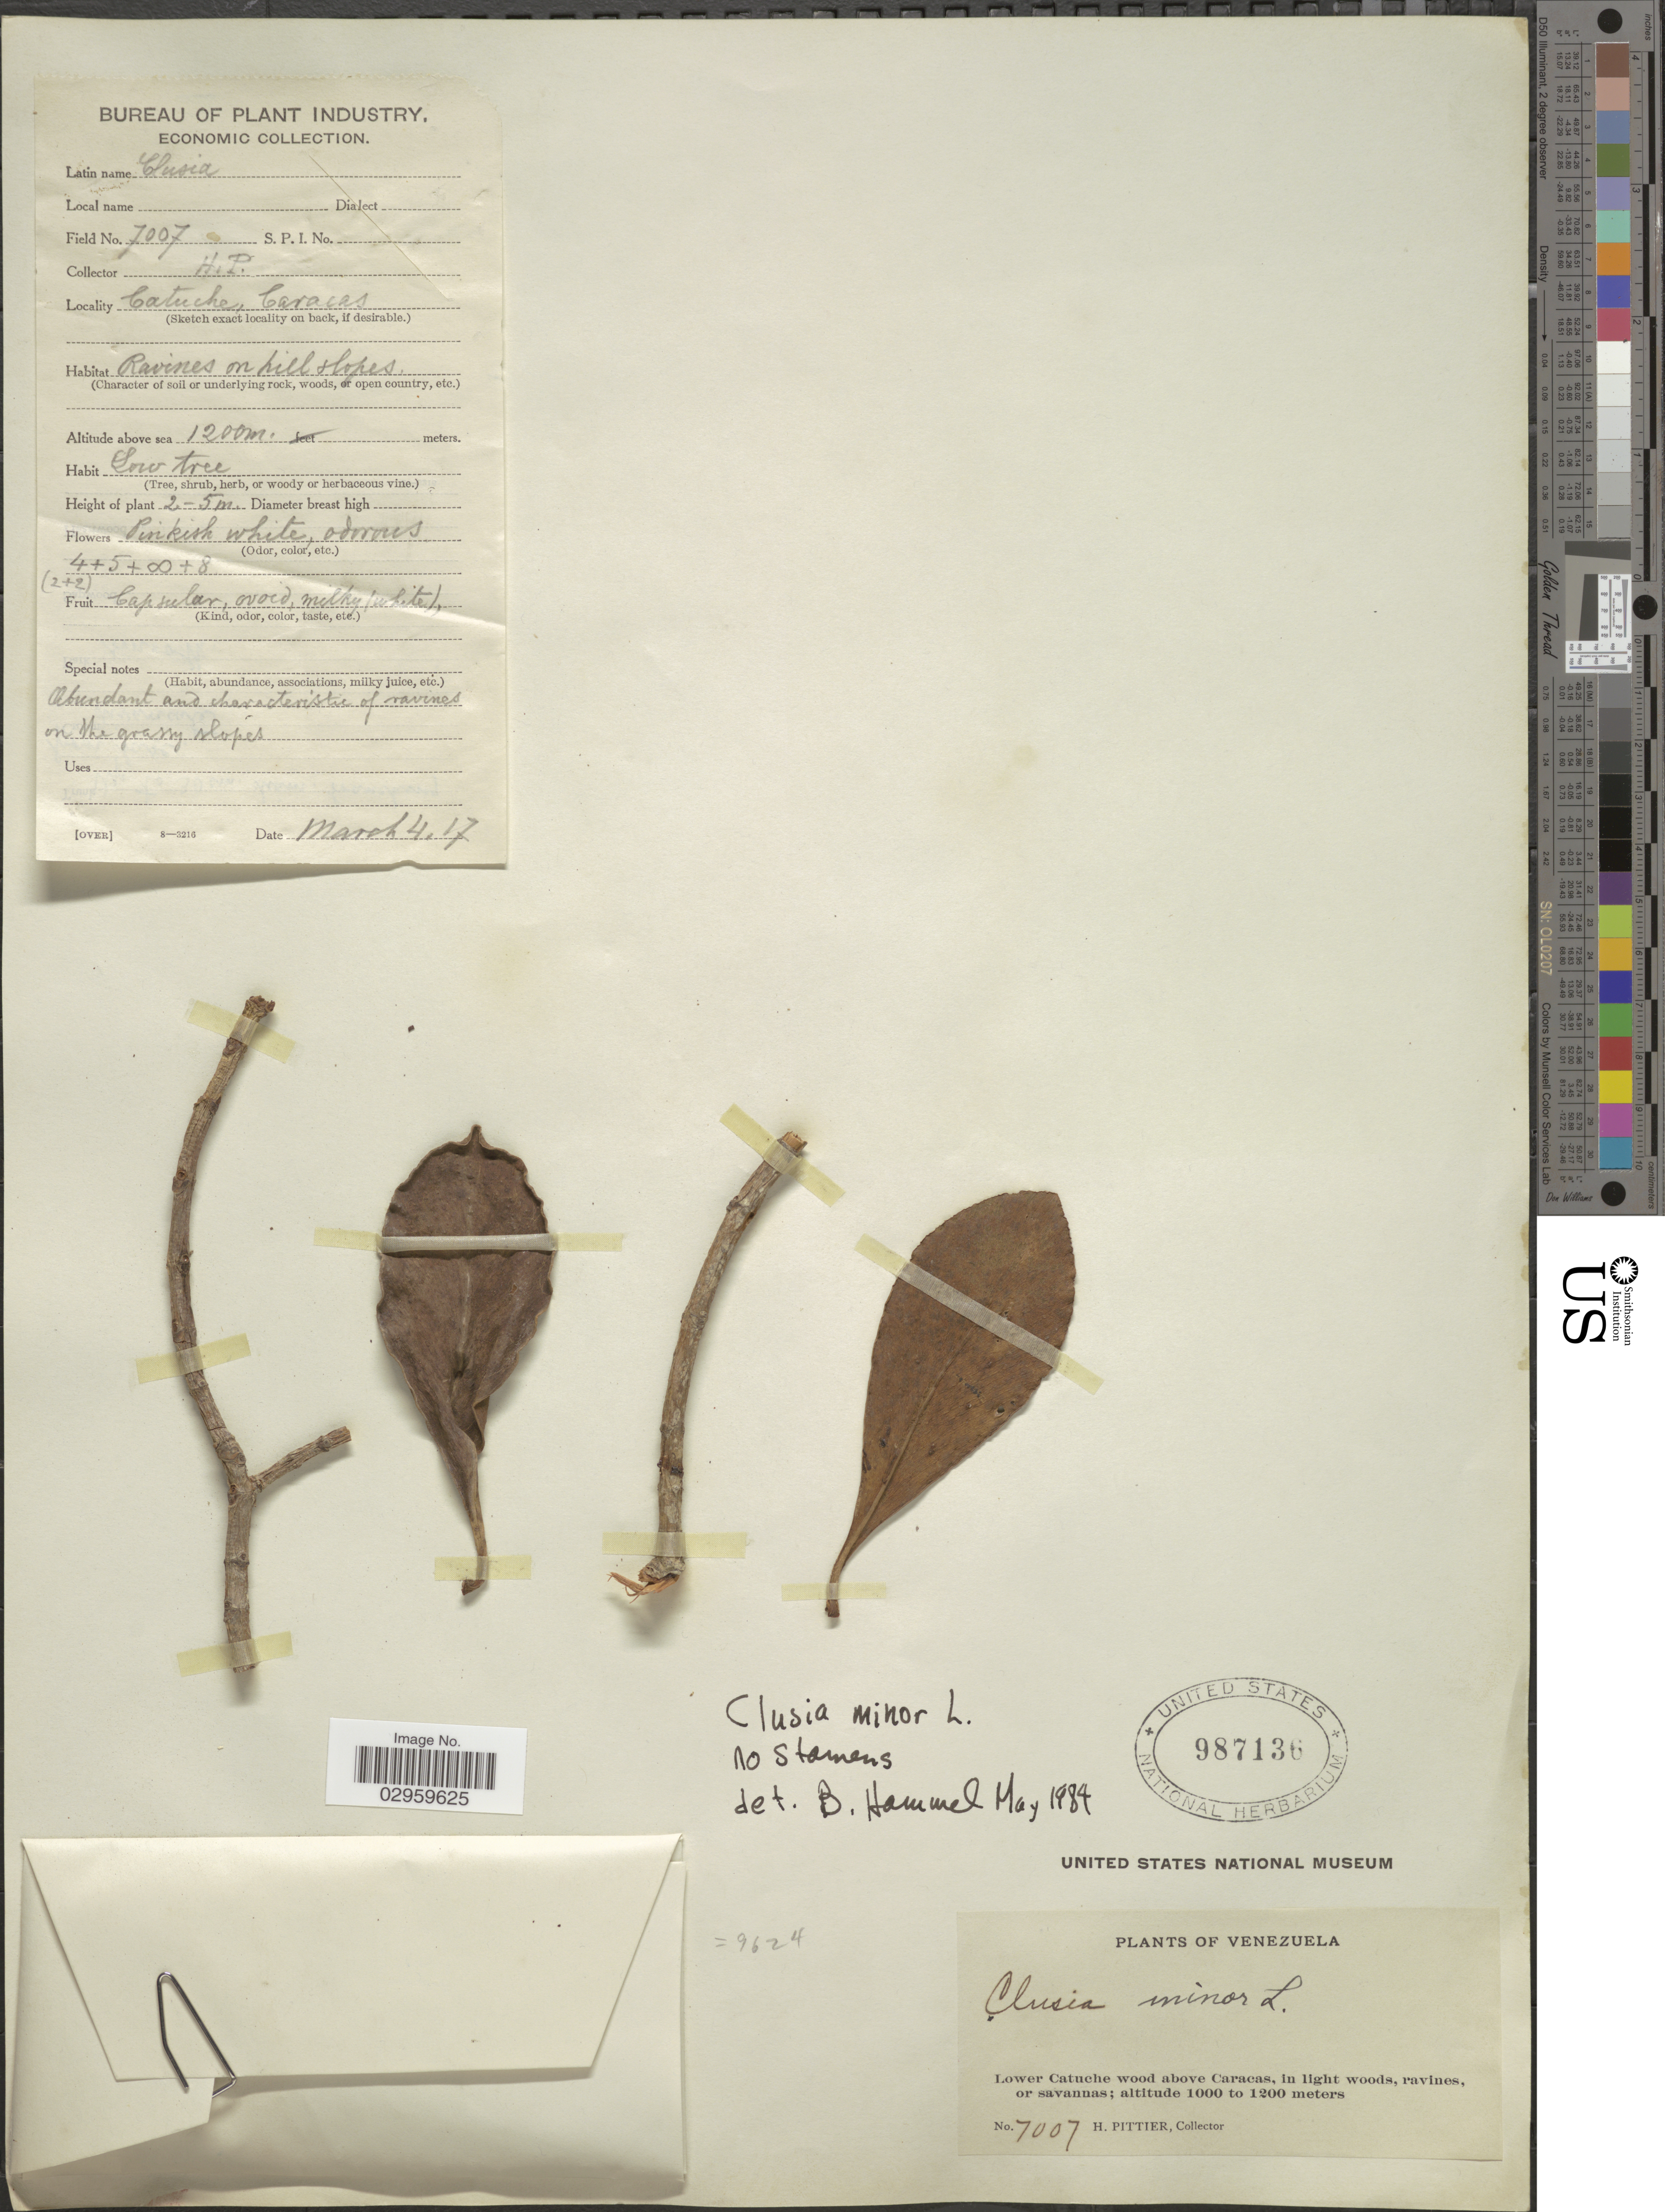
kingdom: Plantae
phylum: Tracheophyta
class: Magnoliopsida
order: Malpighiales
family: Clusiaceae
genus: Clusia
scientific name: Clusia minor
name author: L.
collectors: H. F. Pittier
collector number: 7007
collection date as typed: Transcribed d/m/y: 4/3/17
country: Venezuela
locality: Lower Catuche wood above Caracas, in light woods, ravines, or savannas.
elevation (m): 1200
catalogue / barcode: US 987136